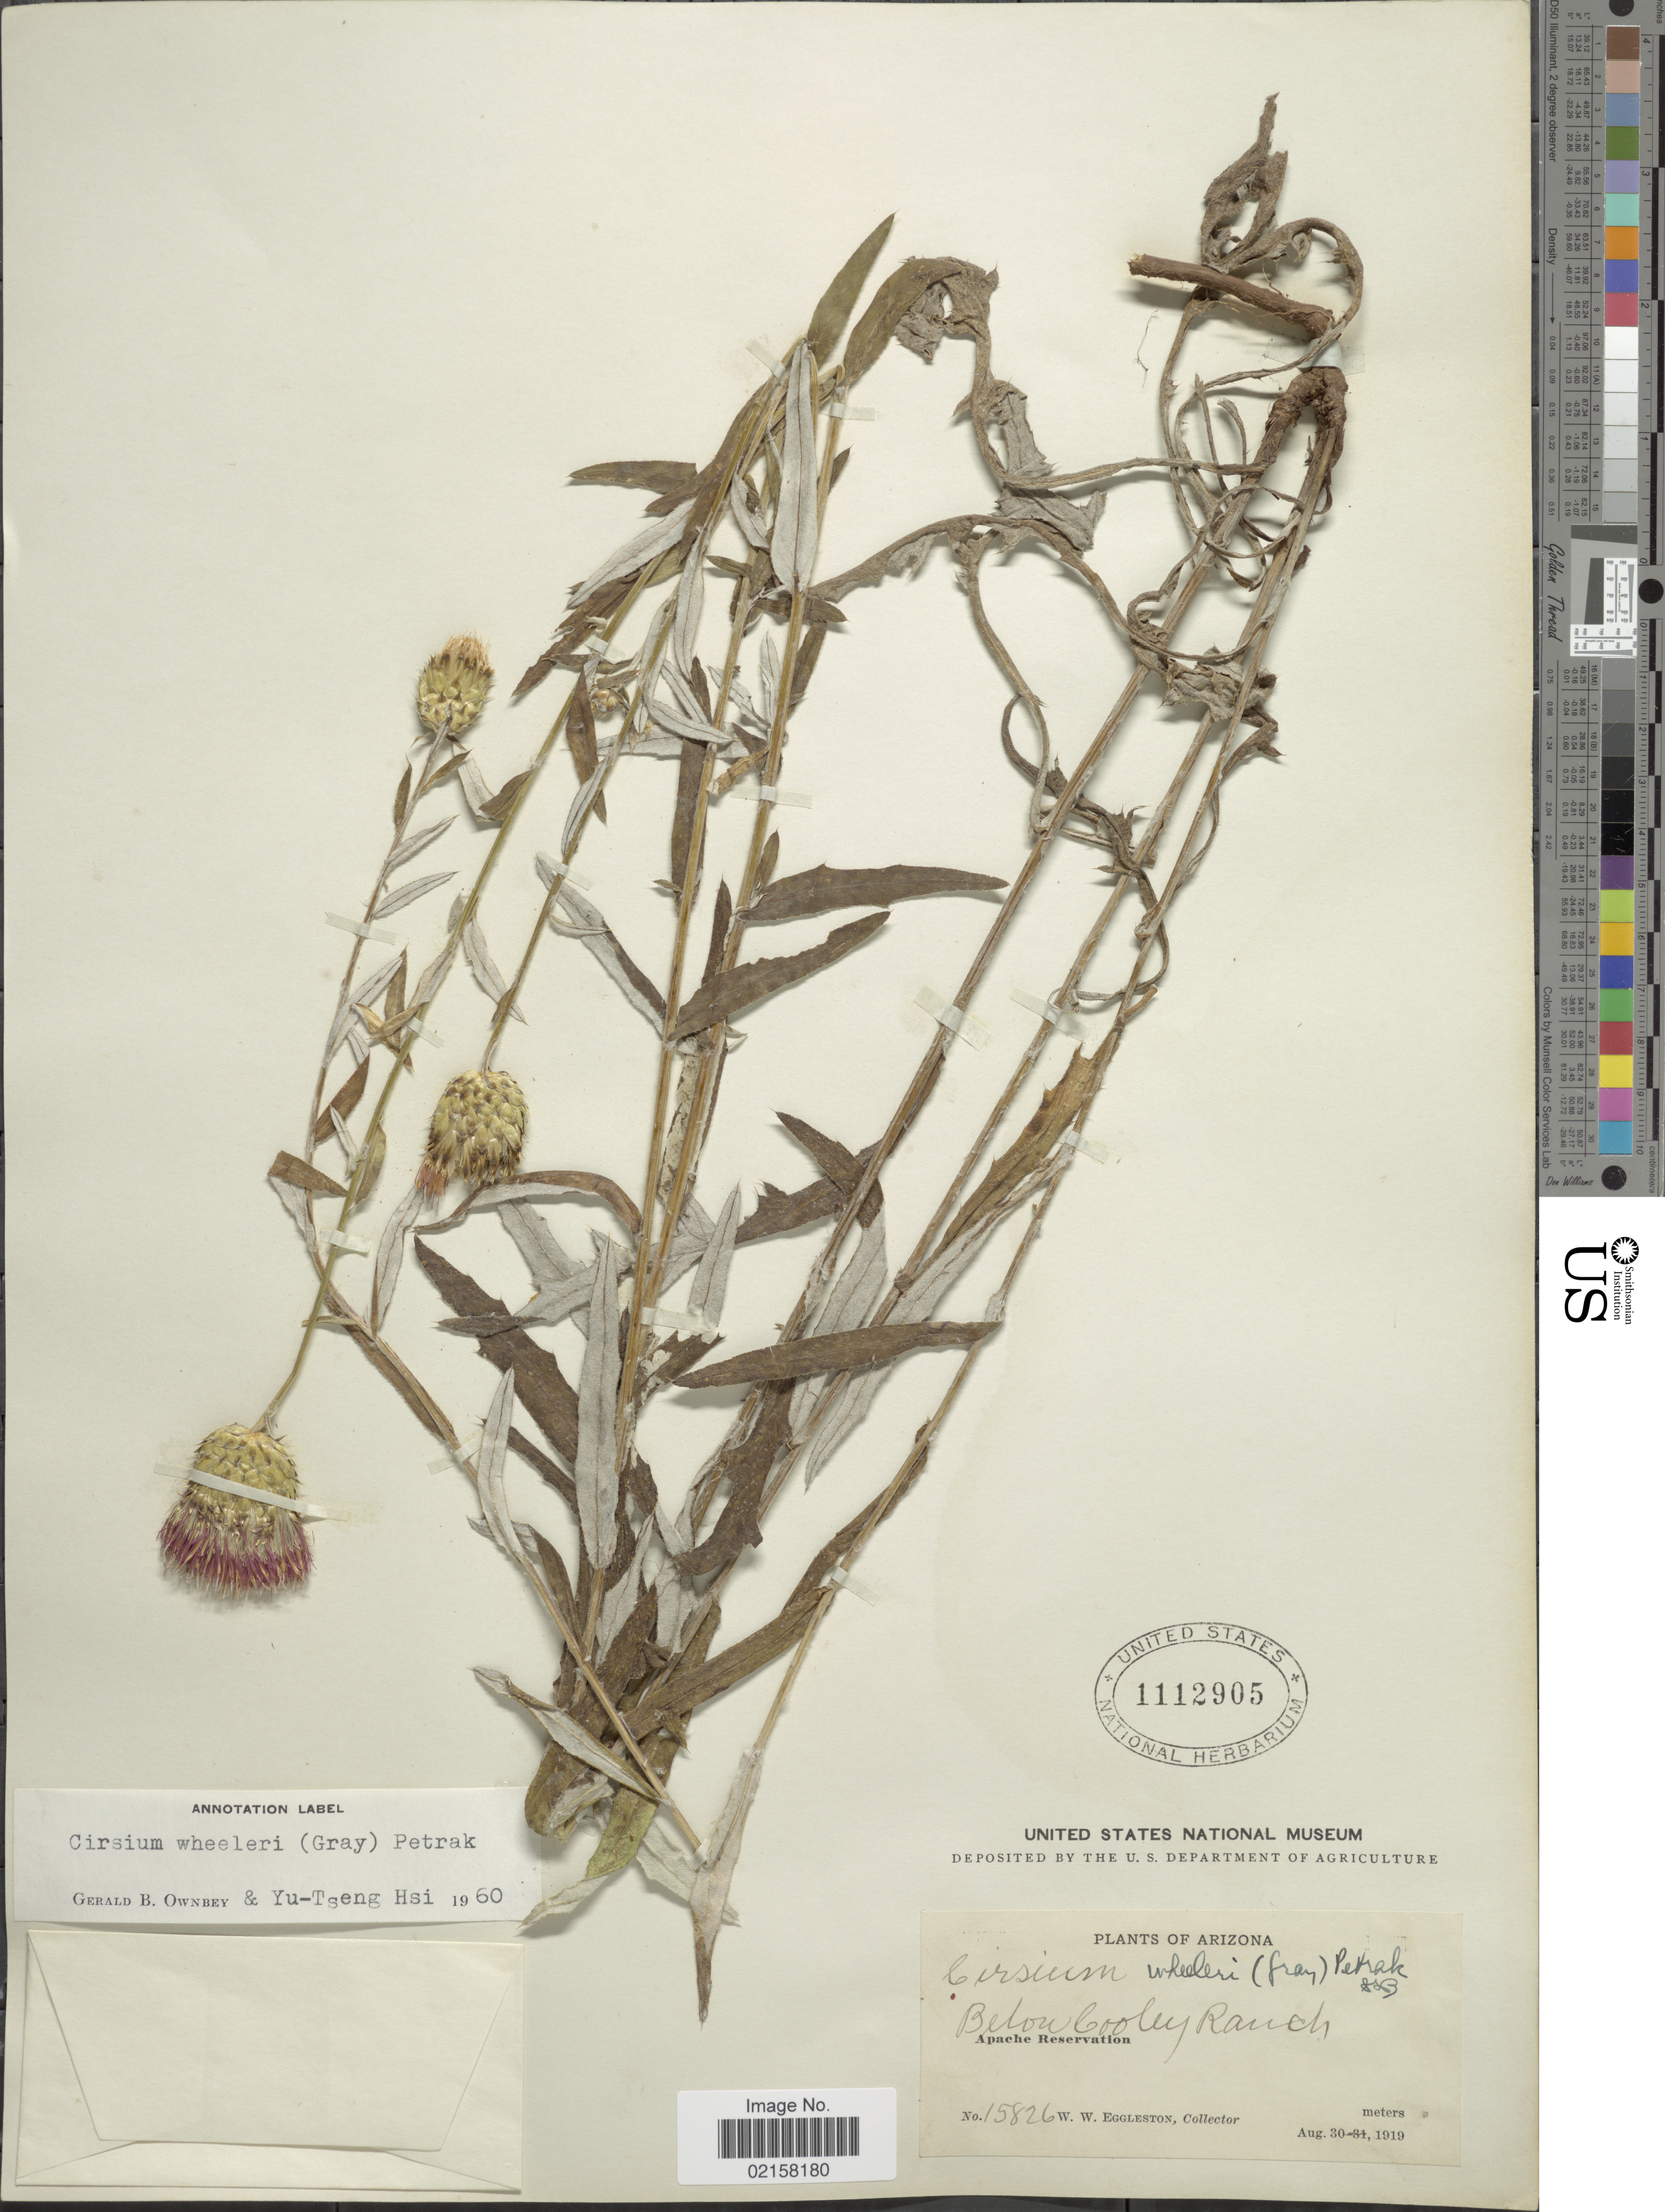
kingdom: Plantae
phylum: Tracheophyta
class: Magnoliopsida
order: Asterales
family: Asteraceae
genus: Cirsium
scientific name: Cirsium wheeleri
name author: (A. Gray) Petr.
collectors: W. W. Eggleston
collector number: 15826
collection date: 1919-08-30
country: United States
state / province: Arizona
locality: Below Cooley Ranch, Apache Reservation.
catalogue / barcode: US 1112905